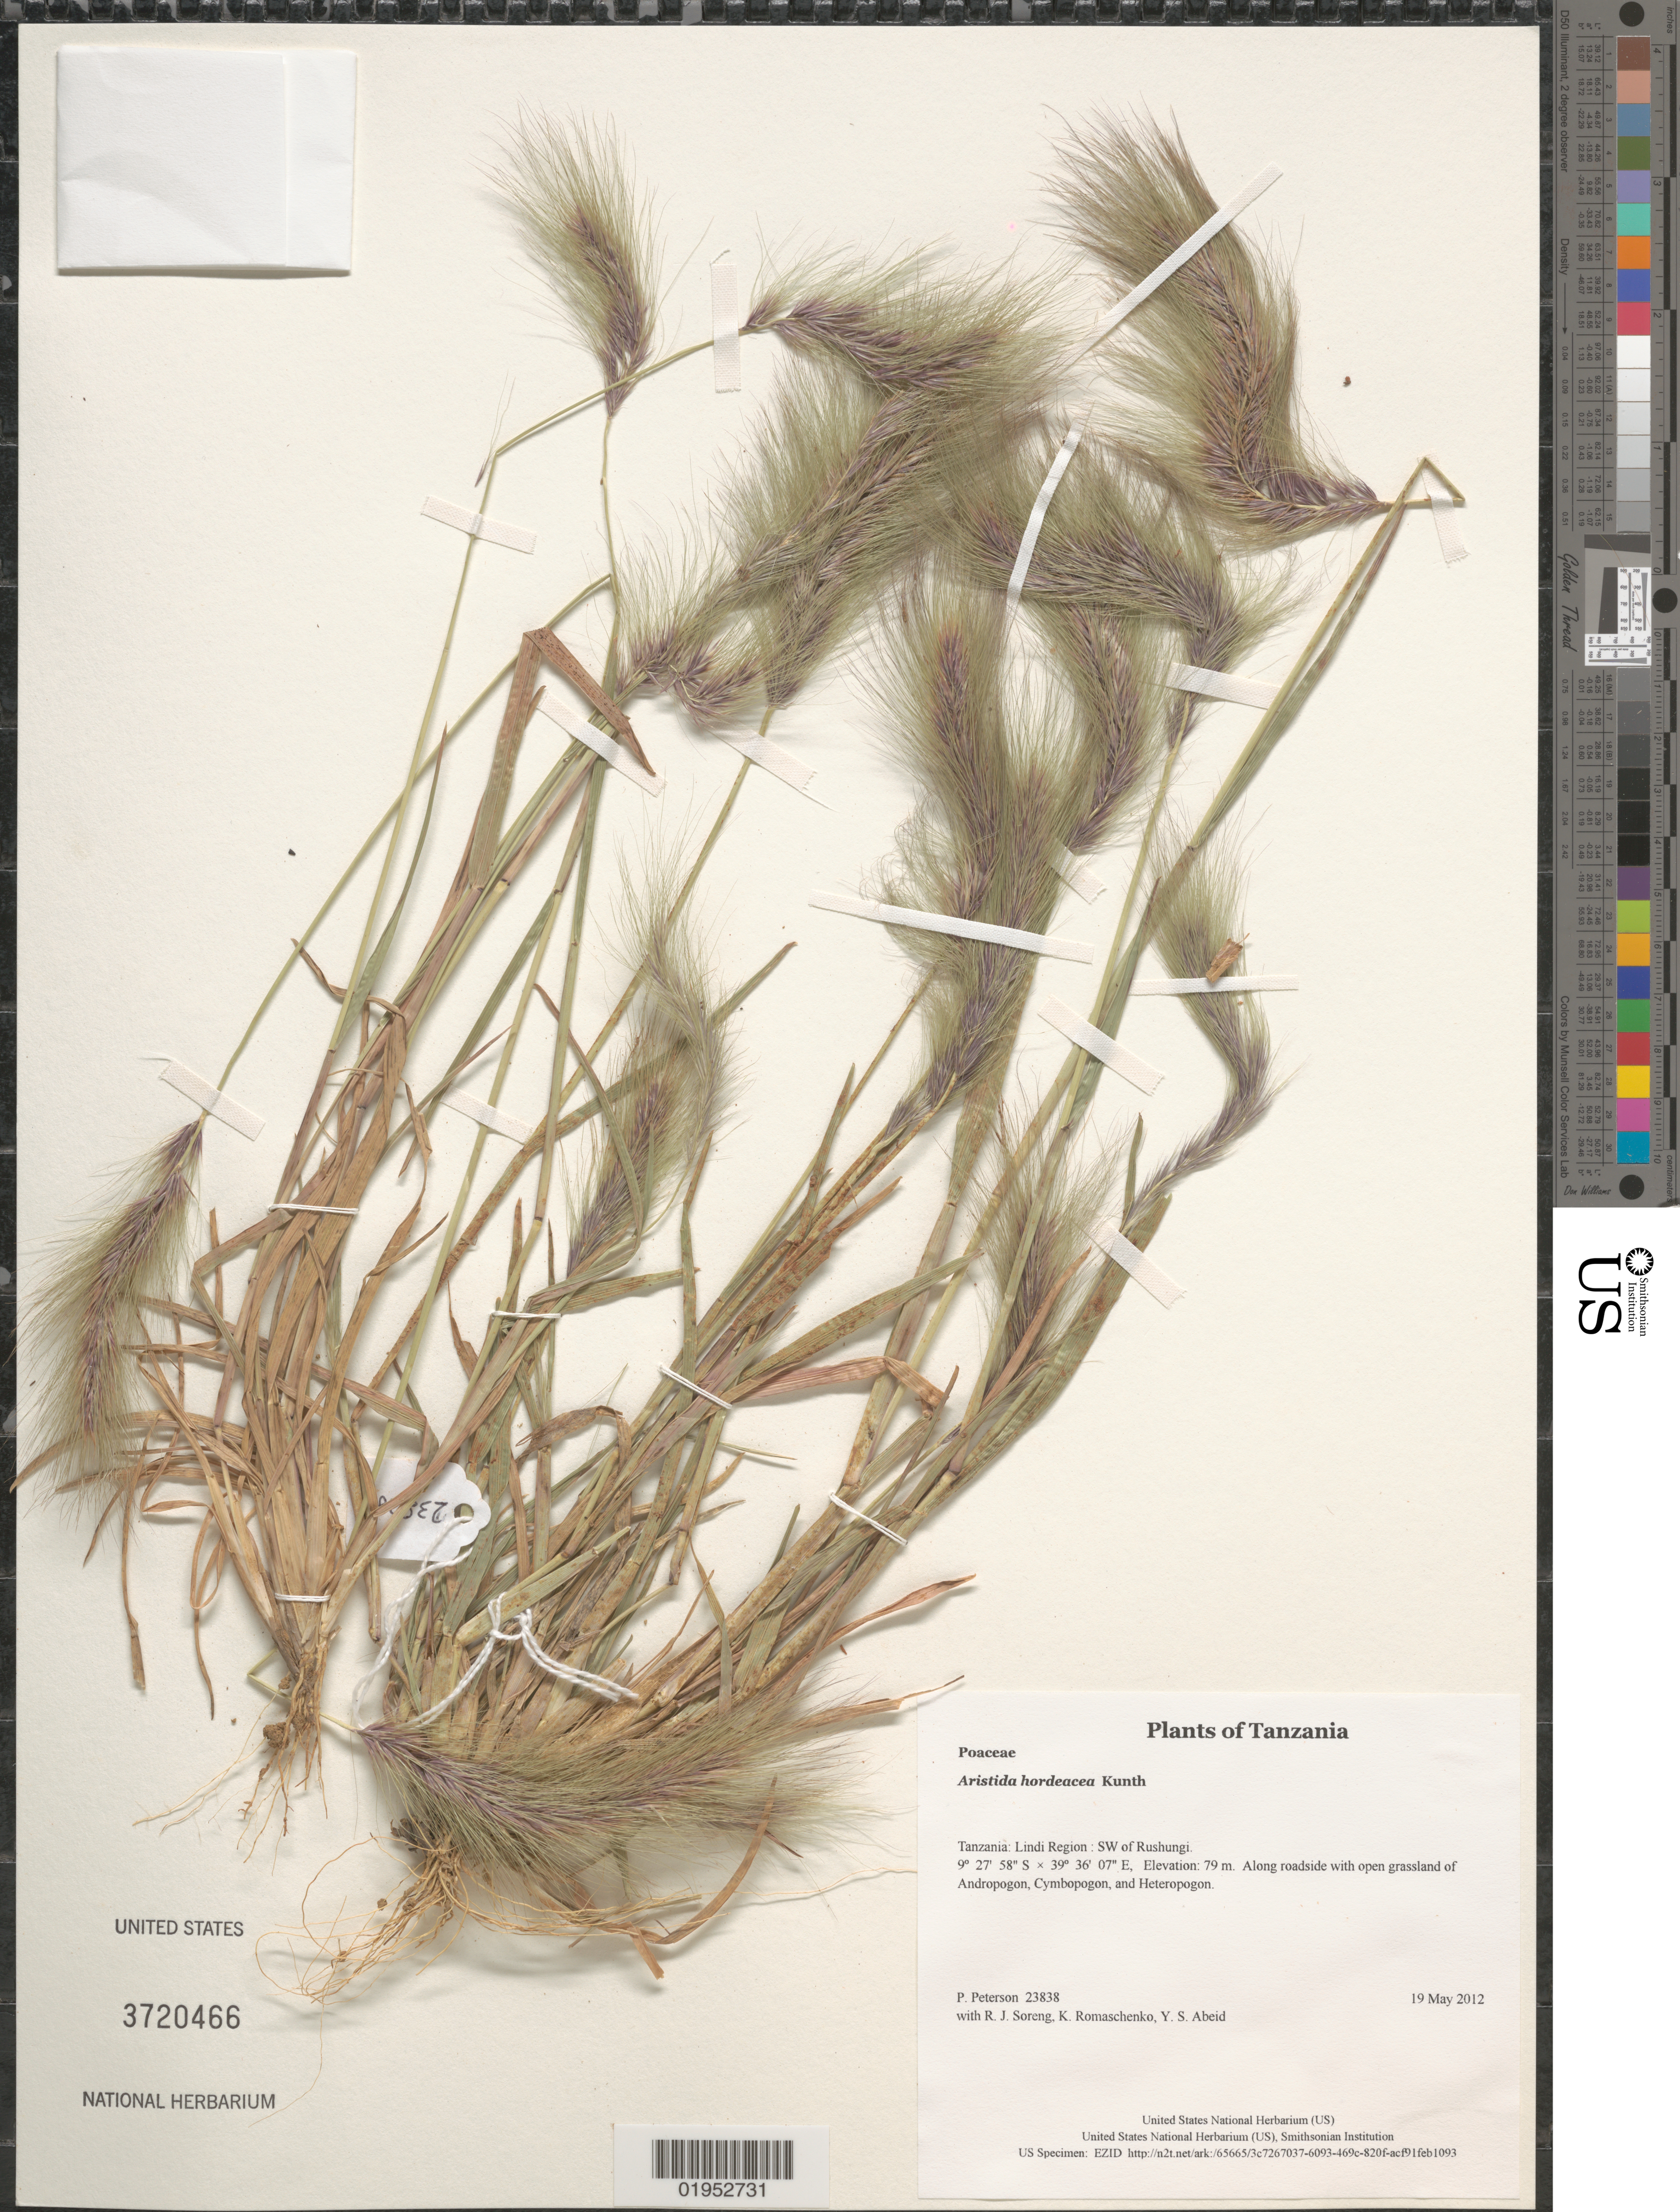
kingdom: Plantae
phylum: Tracheophyta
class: Liliopsida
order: Poales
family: Poaceae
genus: Aristida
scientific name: Aristida hordeacea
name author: Kunth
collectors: P. M. Peterson, R. J. Soreng, K. Romaschenko & Y. Abeid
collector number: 23838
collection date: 2012-05-19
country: Tanzania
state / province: Lindi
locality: SW of Rushungi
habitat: Along roadside with open grassland of Andropogon, Cymbopogon, and Heteropogon.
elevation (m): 79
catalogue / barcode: US 3720466